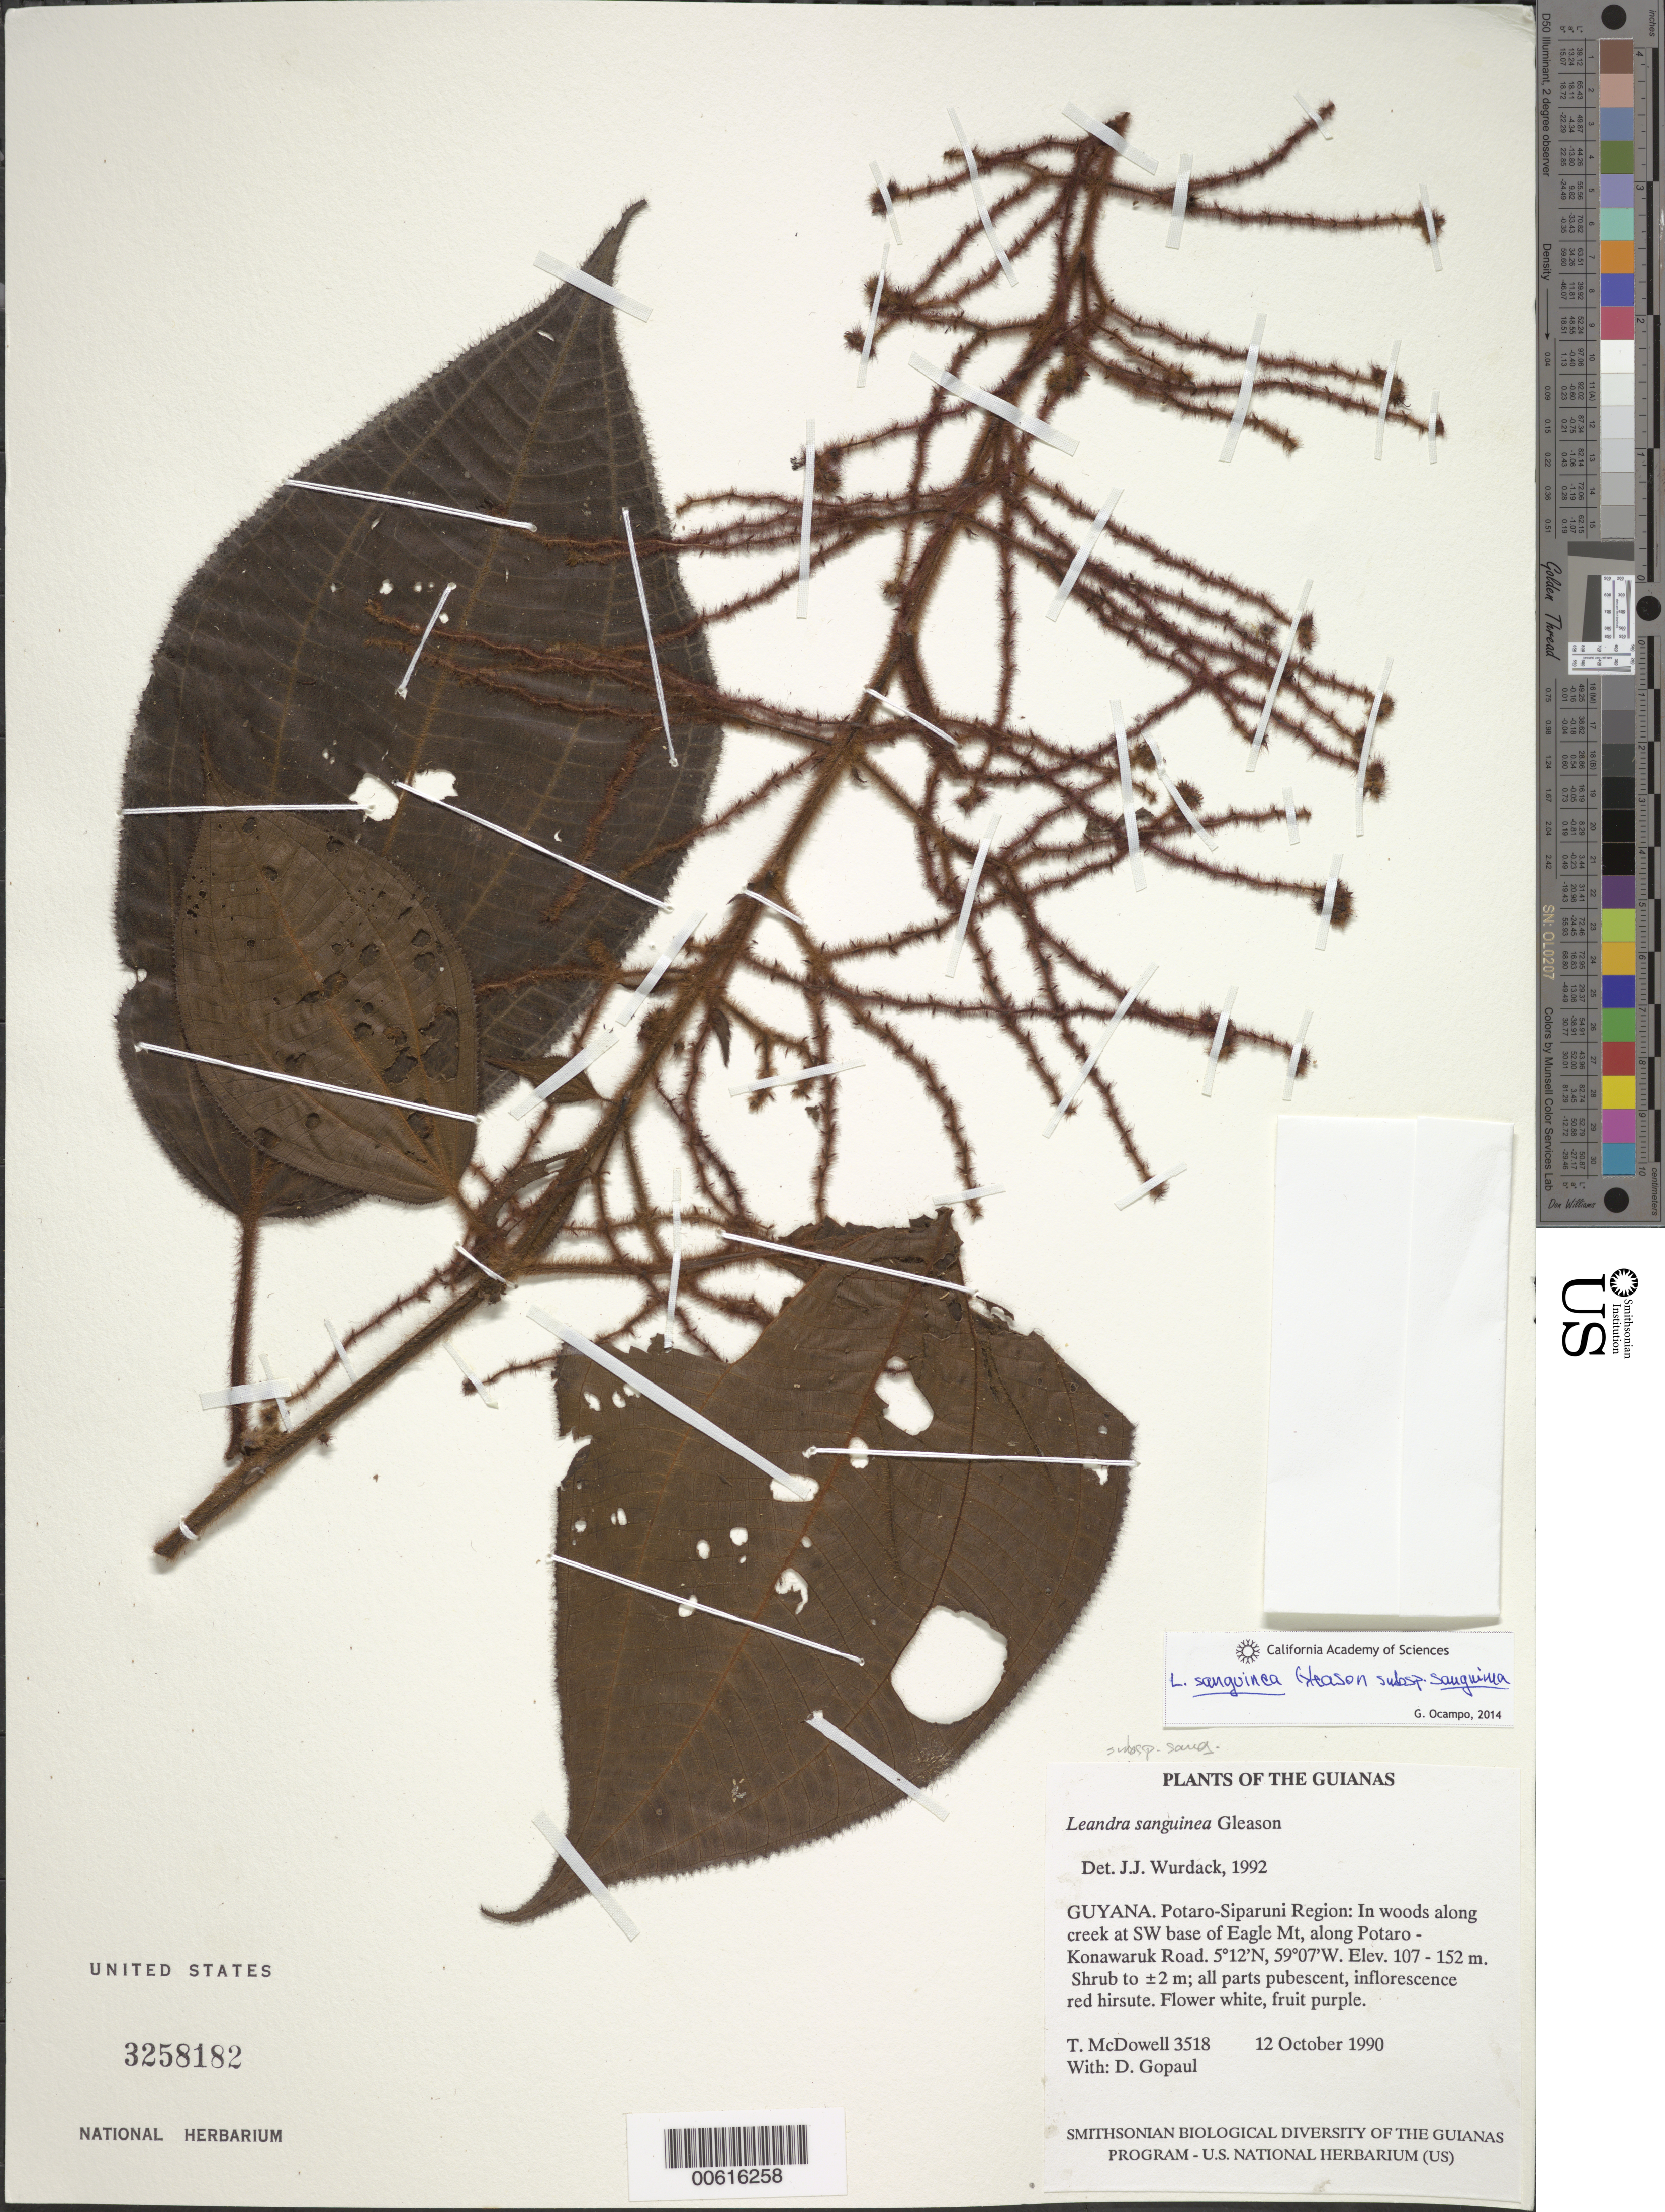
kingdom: Plantae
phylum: Tracheophyta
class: Magnoliopsida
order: Myrtales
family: Melastomataceae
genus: Leandra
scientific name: Leandra sanguinea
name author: Gleason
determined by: Wurdack, John J., (US), US (UNITED STATES)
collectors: T. McDowell & D. Gopaul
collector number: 3518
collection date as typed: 12 October 1990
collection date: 1990-10-12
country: Guyana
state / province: Potaro-Siparuni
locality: In woods along creek at SW base of Eagle Mt and along Potaro - Konawaruk Road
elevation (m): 107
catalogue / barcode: US 3258182